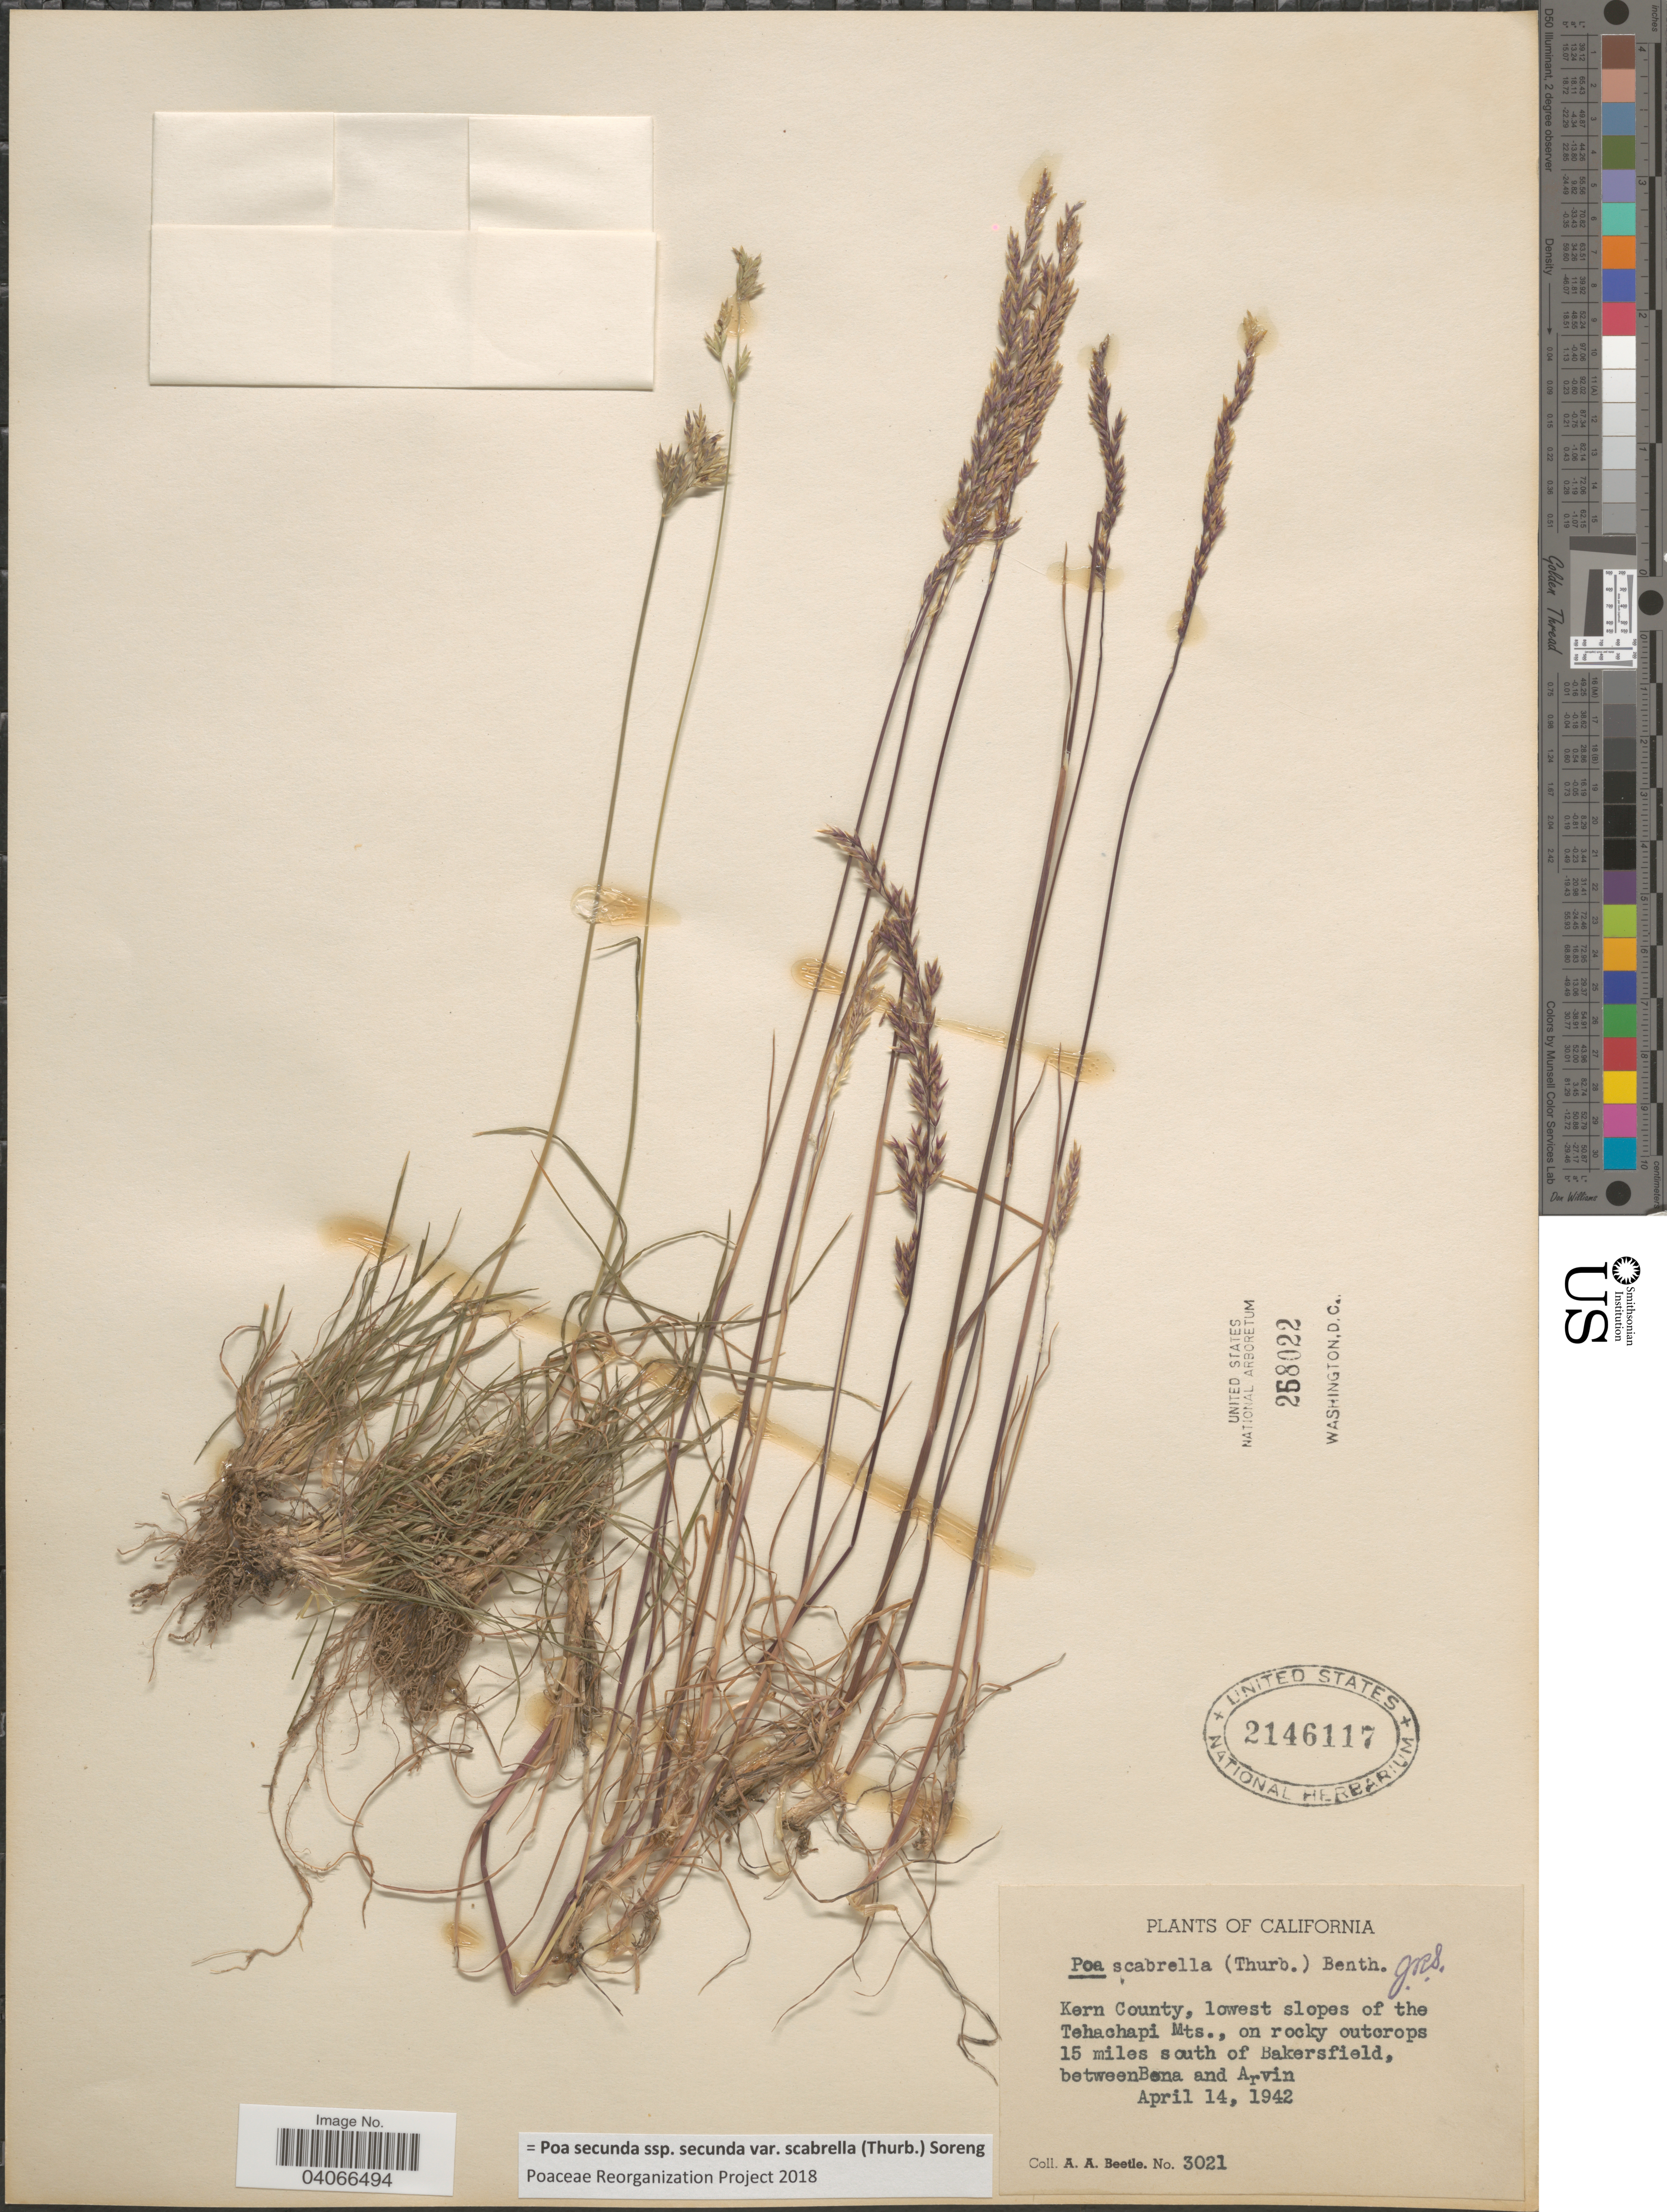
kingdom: Plantae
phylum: Tracheophyta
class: Liliopsida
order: Poales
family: Poaceae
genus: Poa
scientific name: Poa secunda subsp. secunda var. scabrella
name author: (Thurb.) Soreng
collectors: A. A. Beetle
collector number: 3021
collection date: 1942-04-14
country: United States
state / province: California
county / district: Kern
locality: Kern County, lowest slopes of the Tehachapi Mts., on rocky outcrops 15 miles south of Bakersfield, between Bena and Arvin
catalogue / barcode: US 2146117